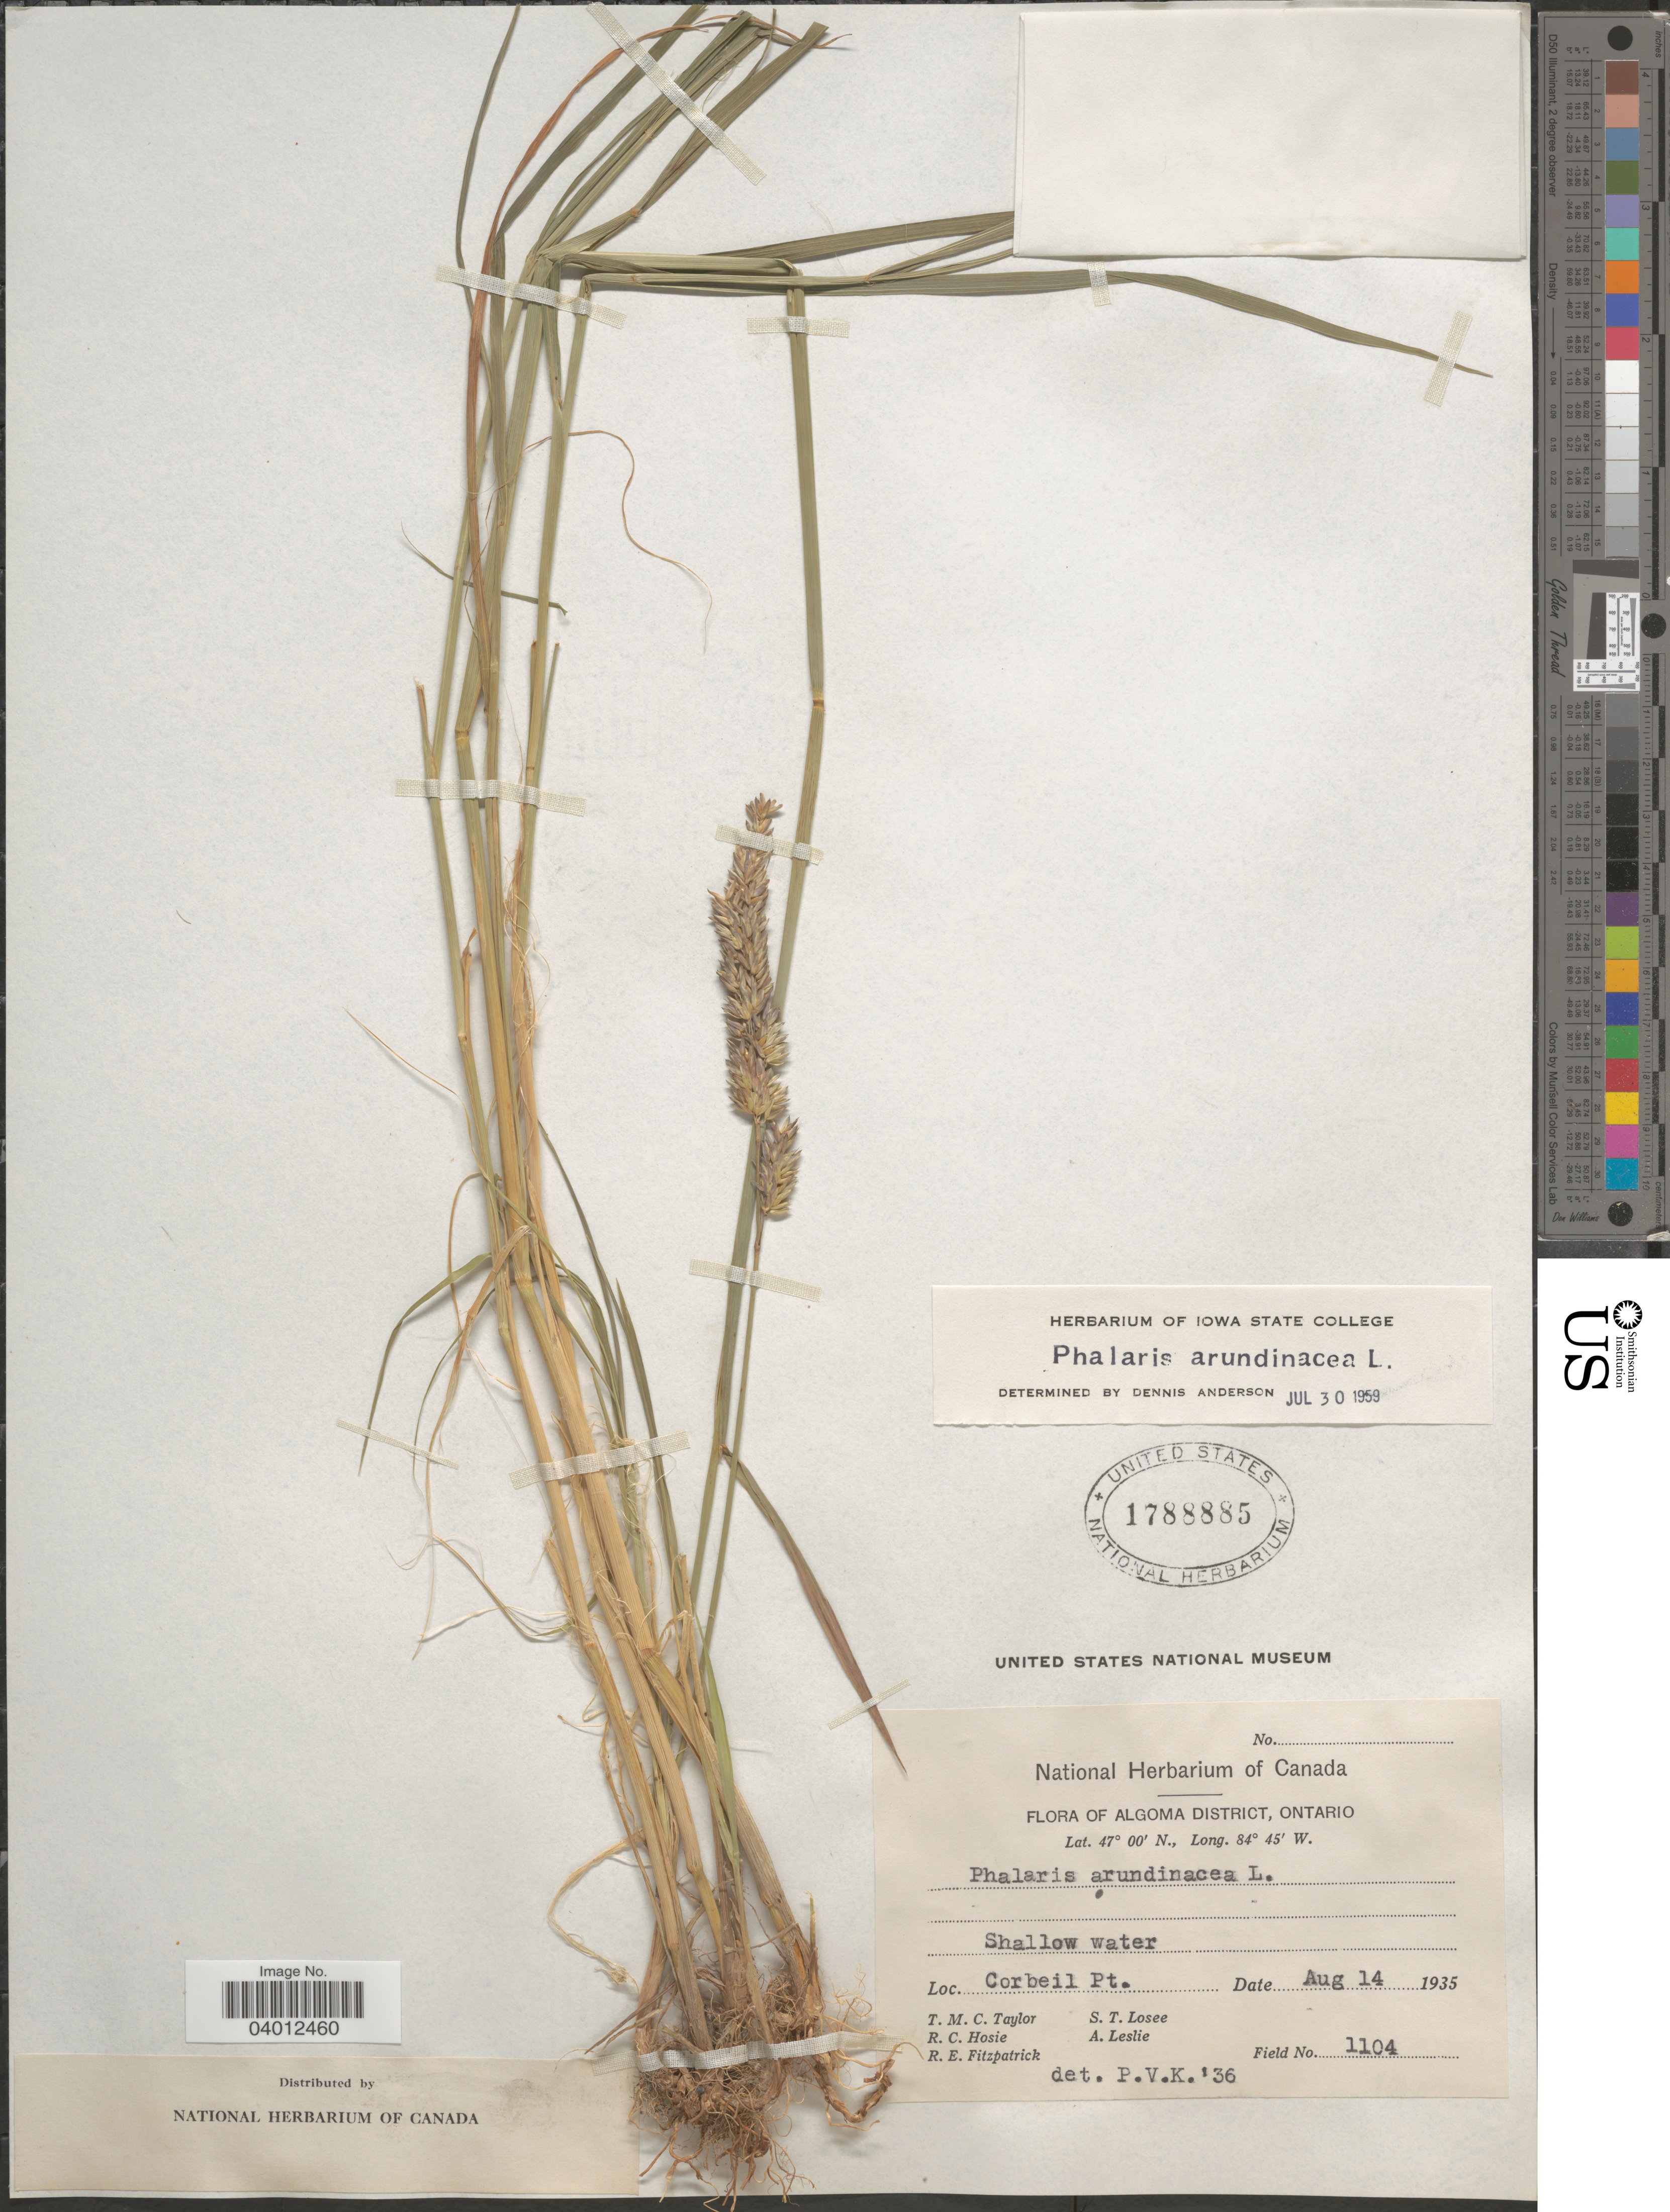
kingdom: Plantae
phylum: Tracheophyta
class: Liliopsida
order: Poales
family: Poaceae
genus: Phalaris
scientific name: Phalaris arundinacea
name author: L.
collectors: T. M. C. Taylor, R. Hosie, R. Fitzpatrick, S. Losee & A. Leslie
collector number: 1104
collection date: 1935-08-14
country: Canada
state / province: Ontario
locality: Algoma District. Corbeil Pt.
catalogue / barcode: US 1788885